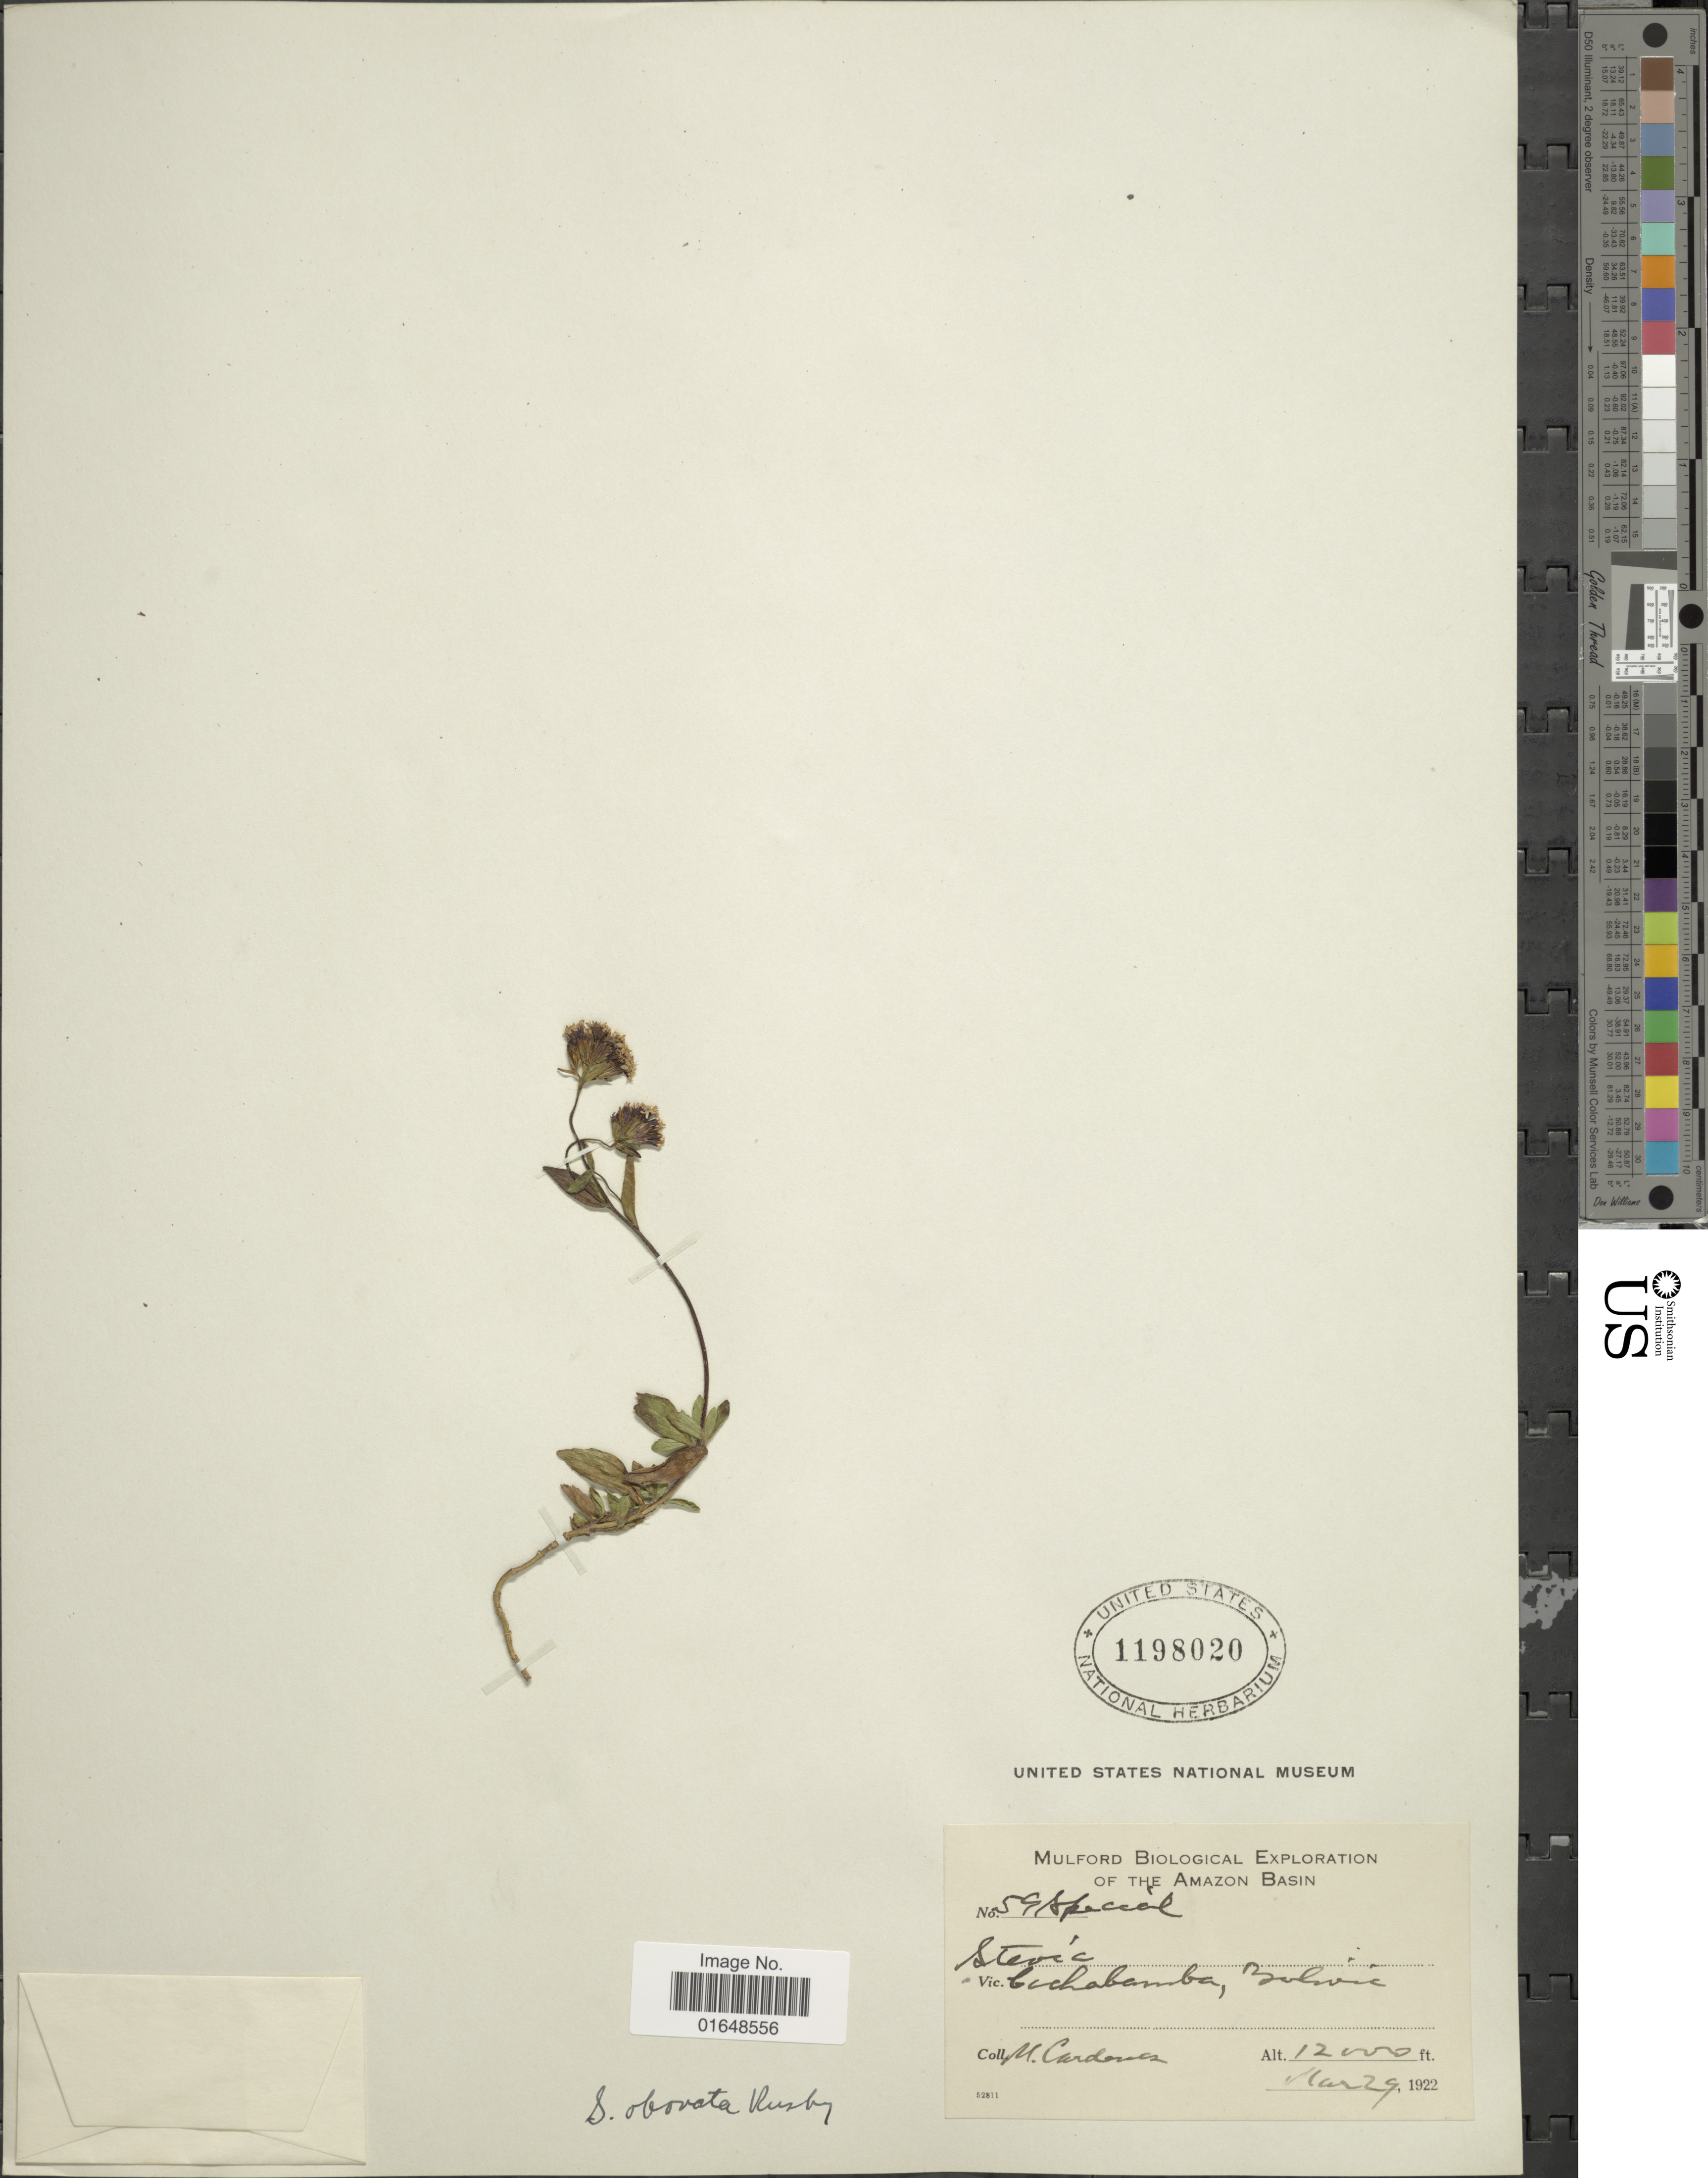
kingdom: Plantae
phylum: Tracheophyta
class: Magnoliopsida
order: Asterales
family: Asteraceae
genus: Stevia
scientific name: Stevia obovata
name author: Rusby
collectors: M. Cárdenas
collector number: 59special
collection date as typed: Mar. 29, 1922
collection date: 1922-03-29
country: Bolivia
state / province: Cochabamba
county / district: Cercado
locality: Cochabamba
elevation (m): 3658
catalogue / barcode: US 1198020